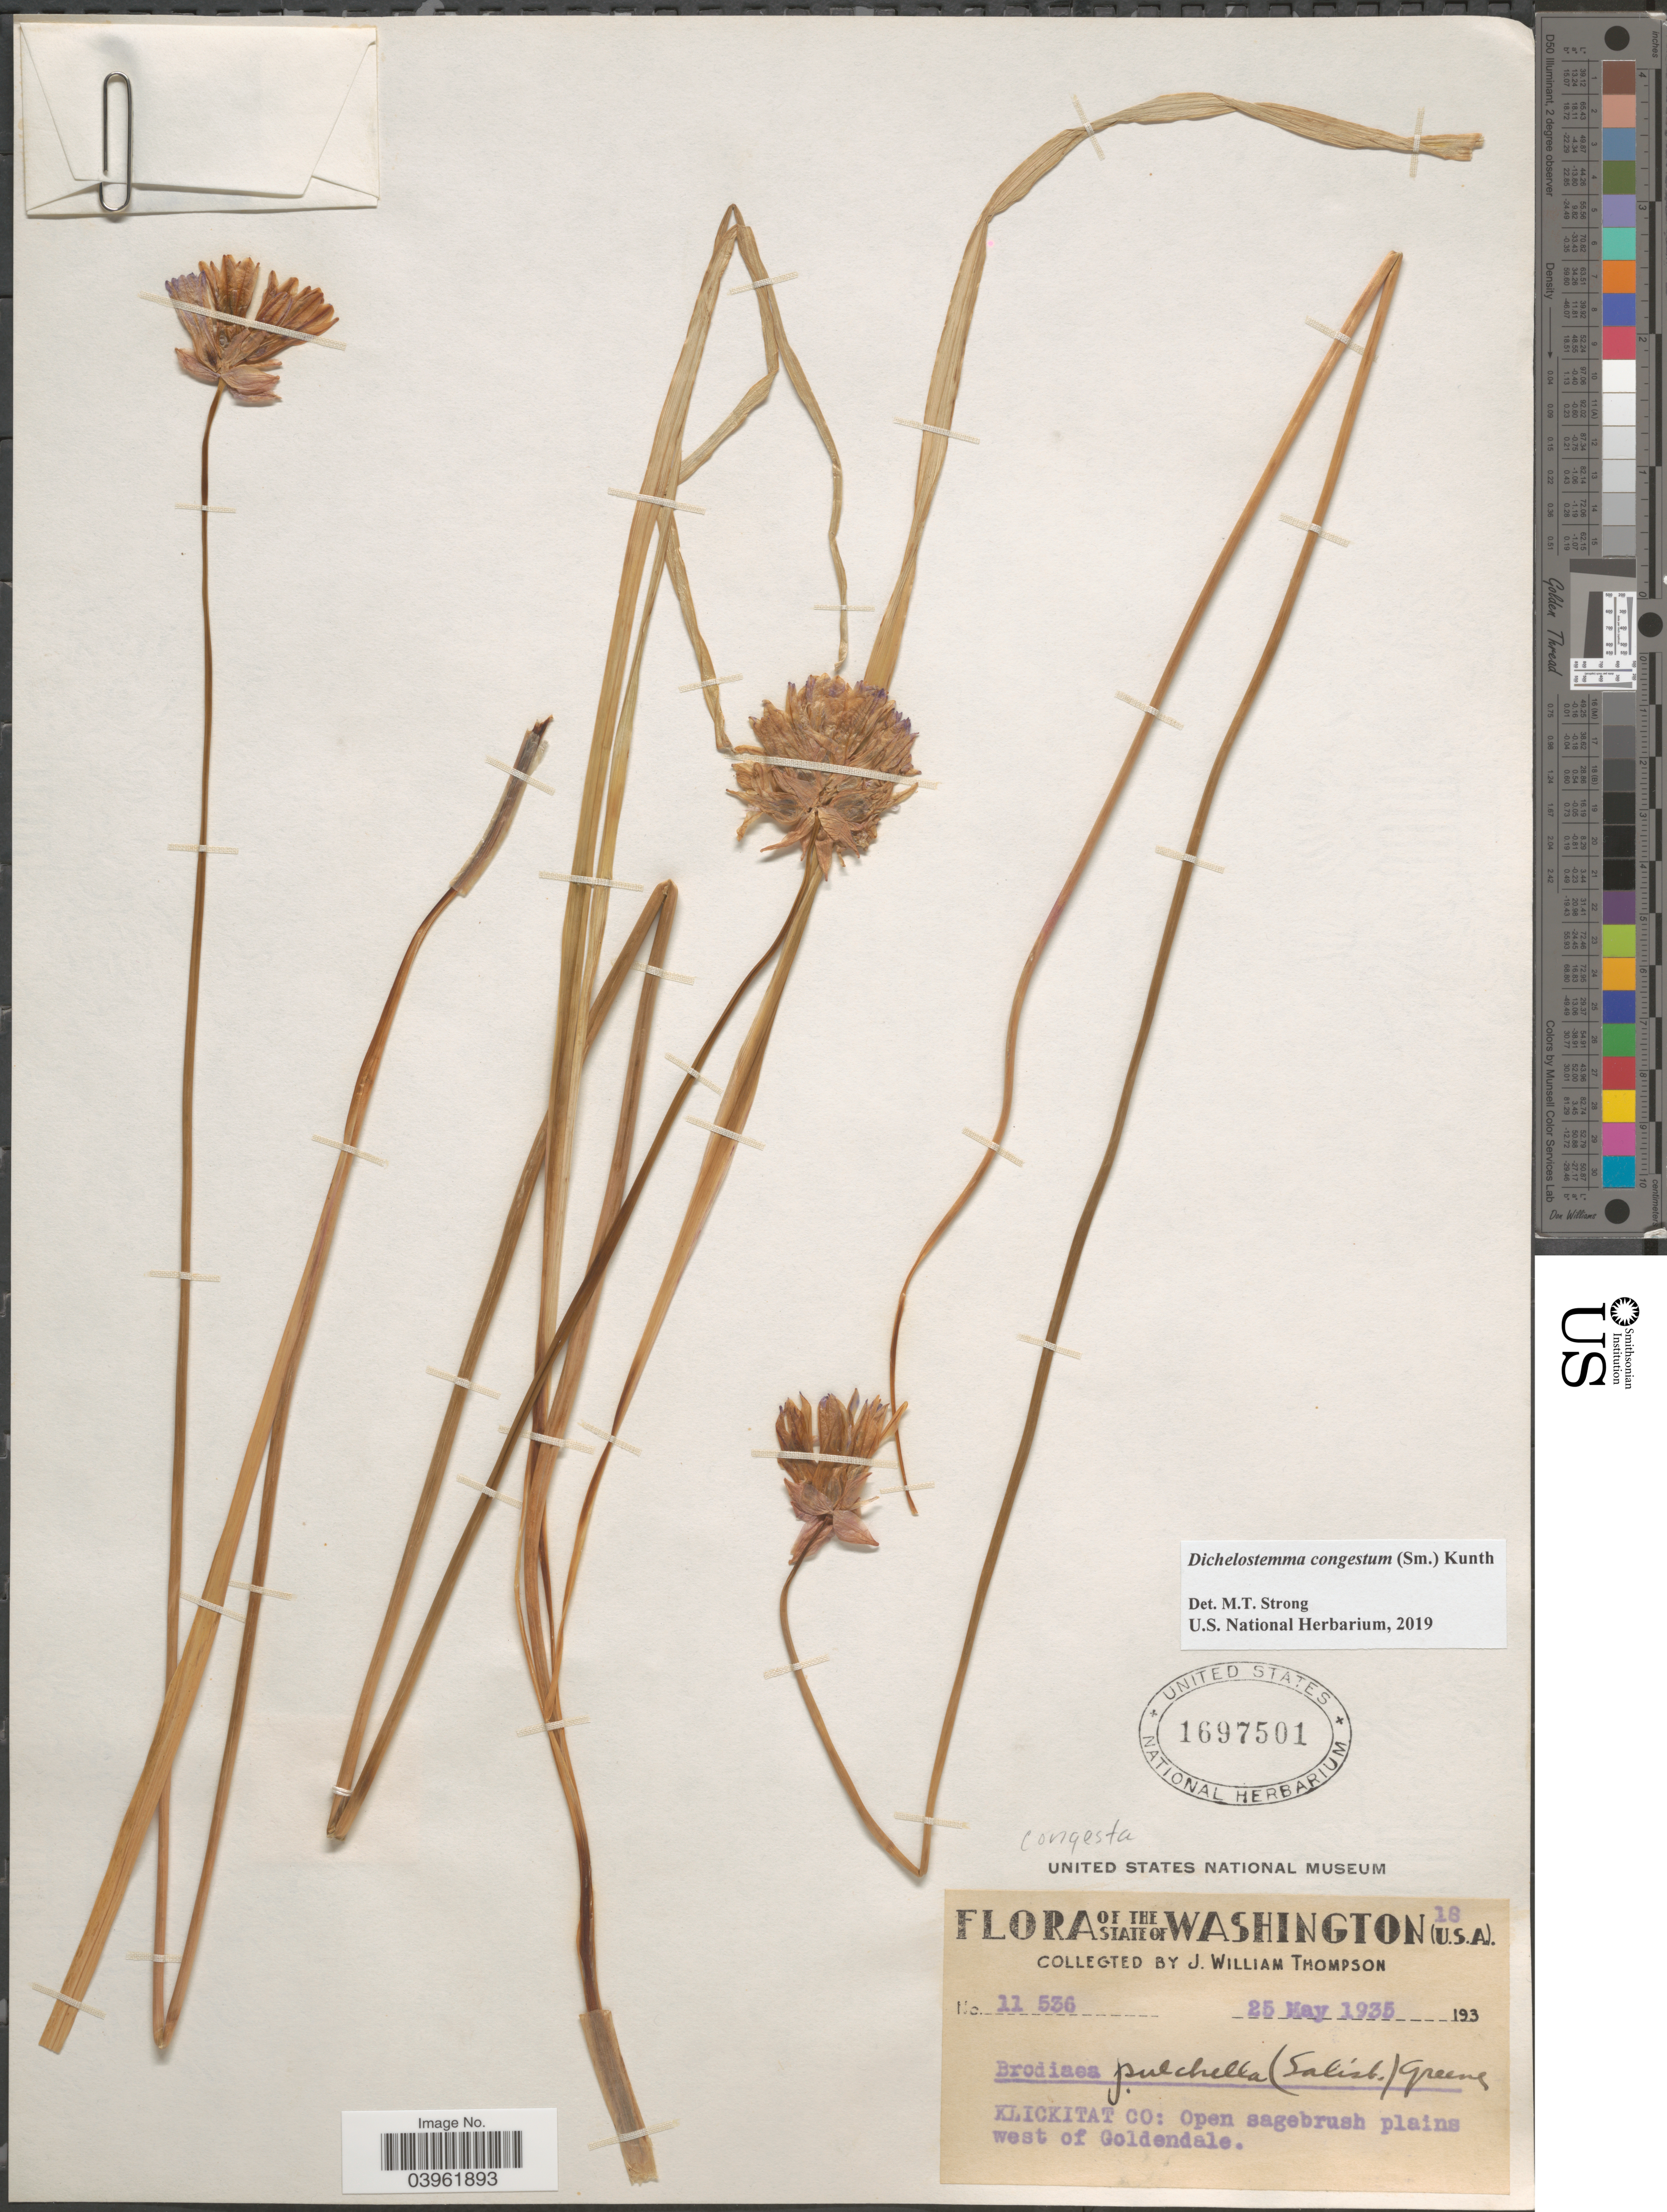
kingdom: Plantae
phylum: Tracheophyta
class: Liliopsida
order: Asparagales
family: Asparagaceae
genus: Dichelostemma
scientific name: Dichelostemma congestum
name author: Kunth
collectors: J. W. Thompson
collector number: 11536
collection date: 1935-05-25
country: United States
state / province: Washington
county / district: Klickitat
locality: Klickitat Co: Open sagebrush plains west of Goldendale.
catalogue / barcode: US 1697501